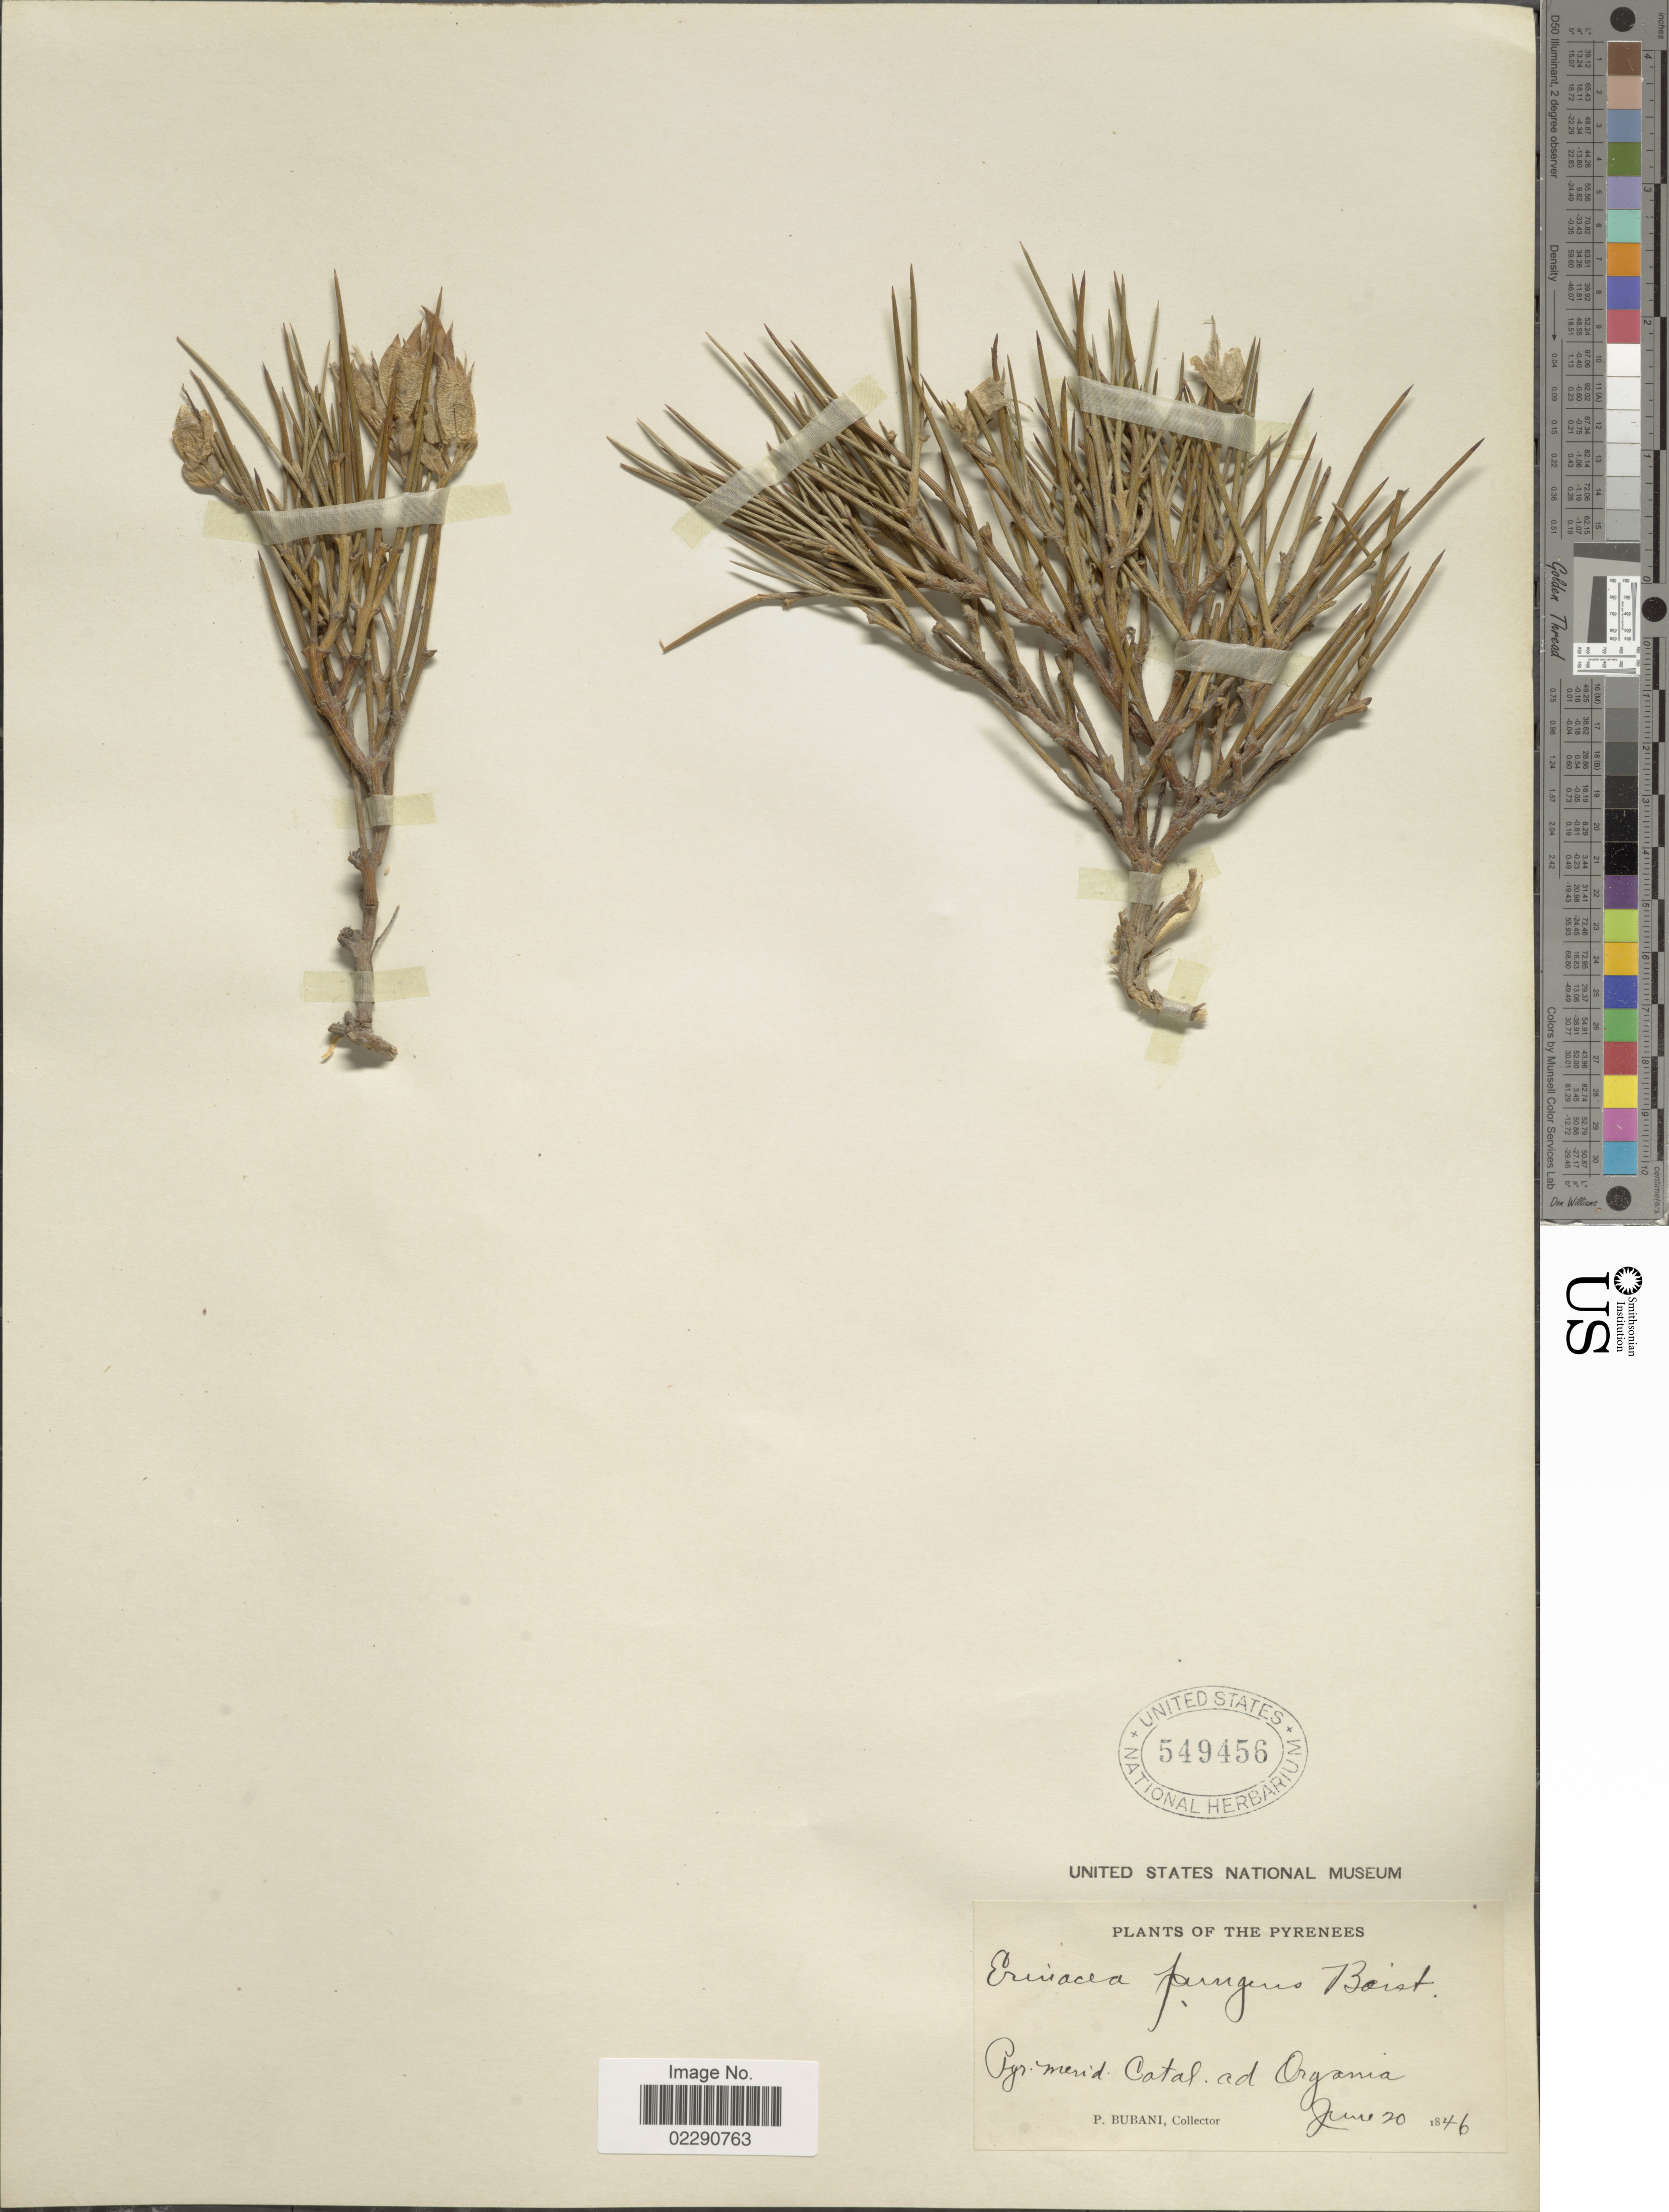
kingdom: Plantae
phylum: Tracheophyta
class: Magnoliopsida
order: Fabales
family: Fabaceae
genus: Erinacea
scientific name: Erinacea pungens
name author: Boiss.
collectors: P. Bubani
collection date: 1846-06-20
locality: The Pyrenees, Pyr. merid Catal ad Organia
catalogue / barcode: US 549456